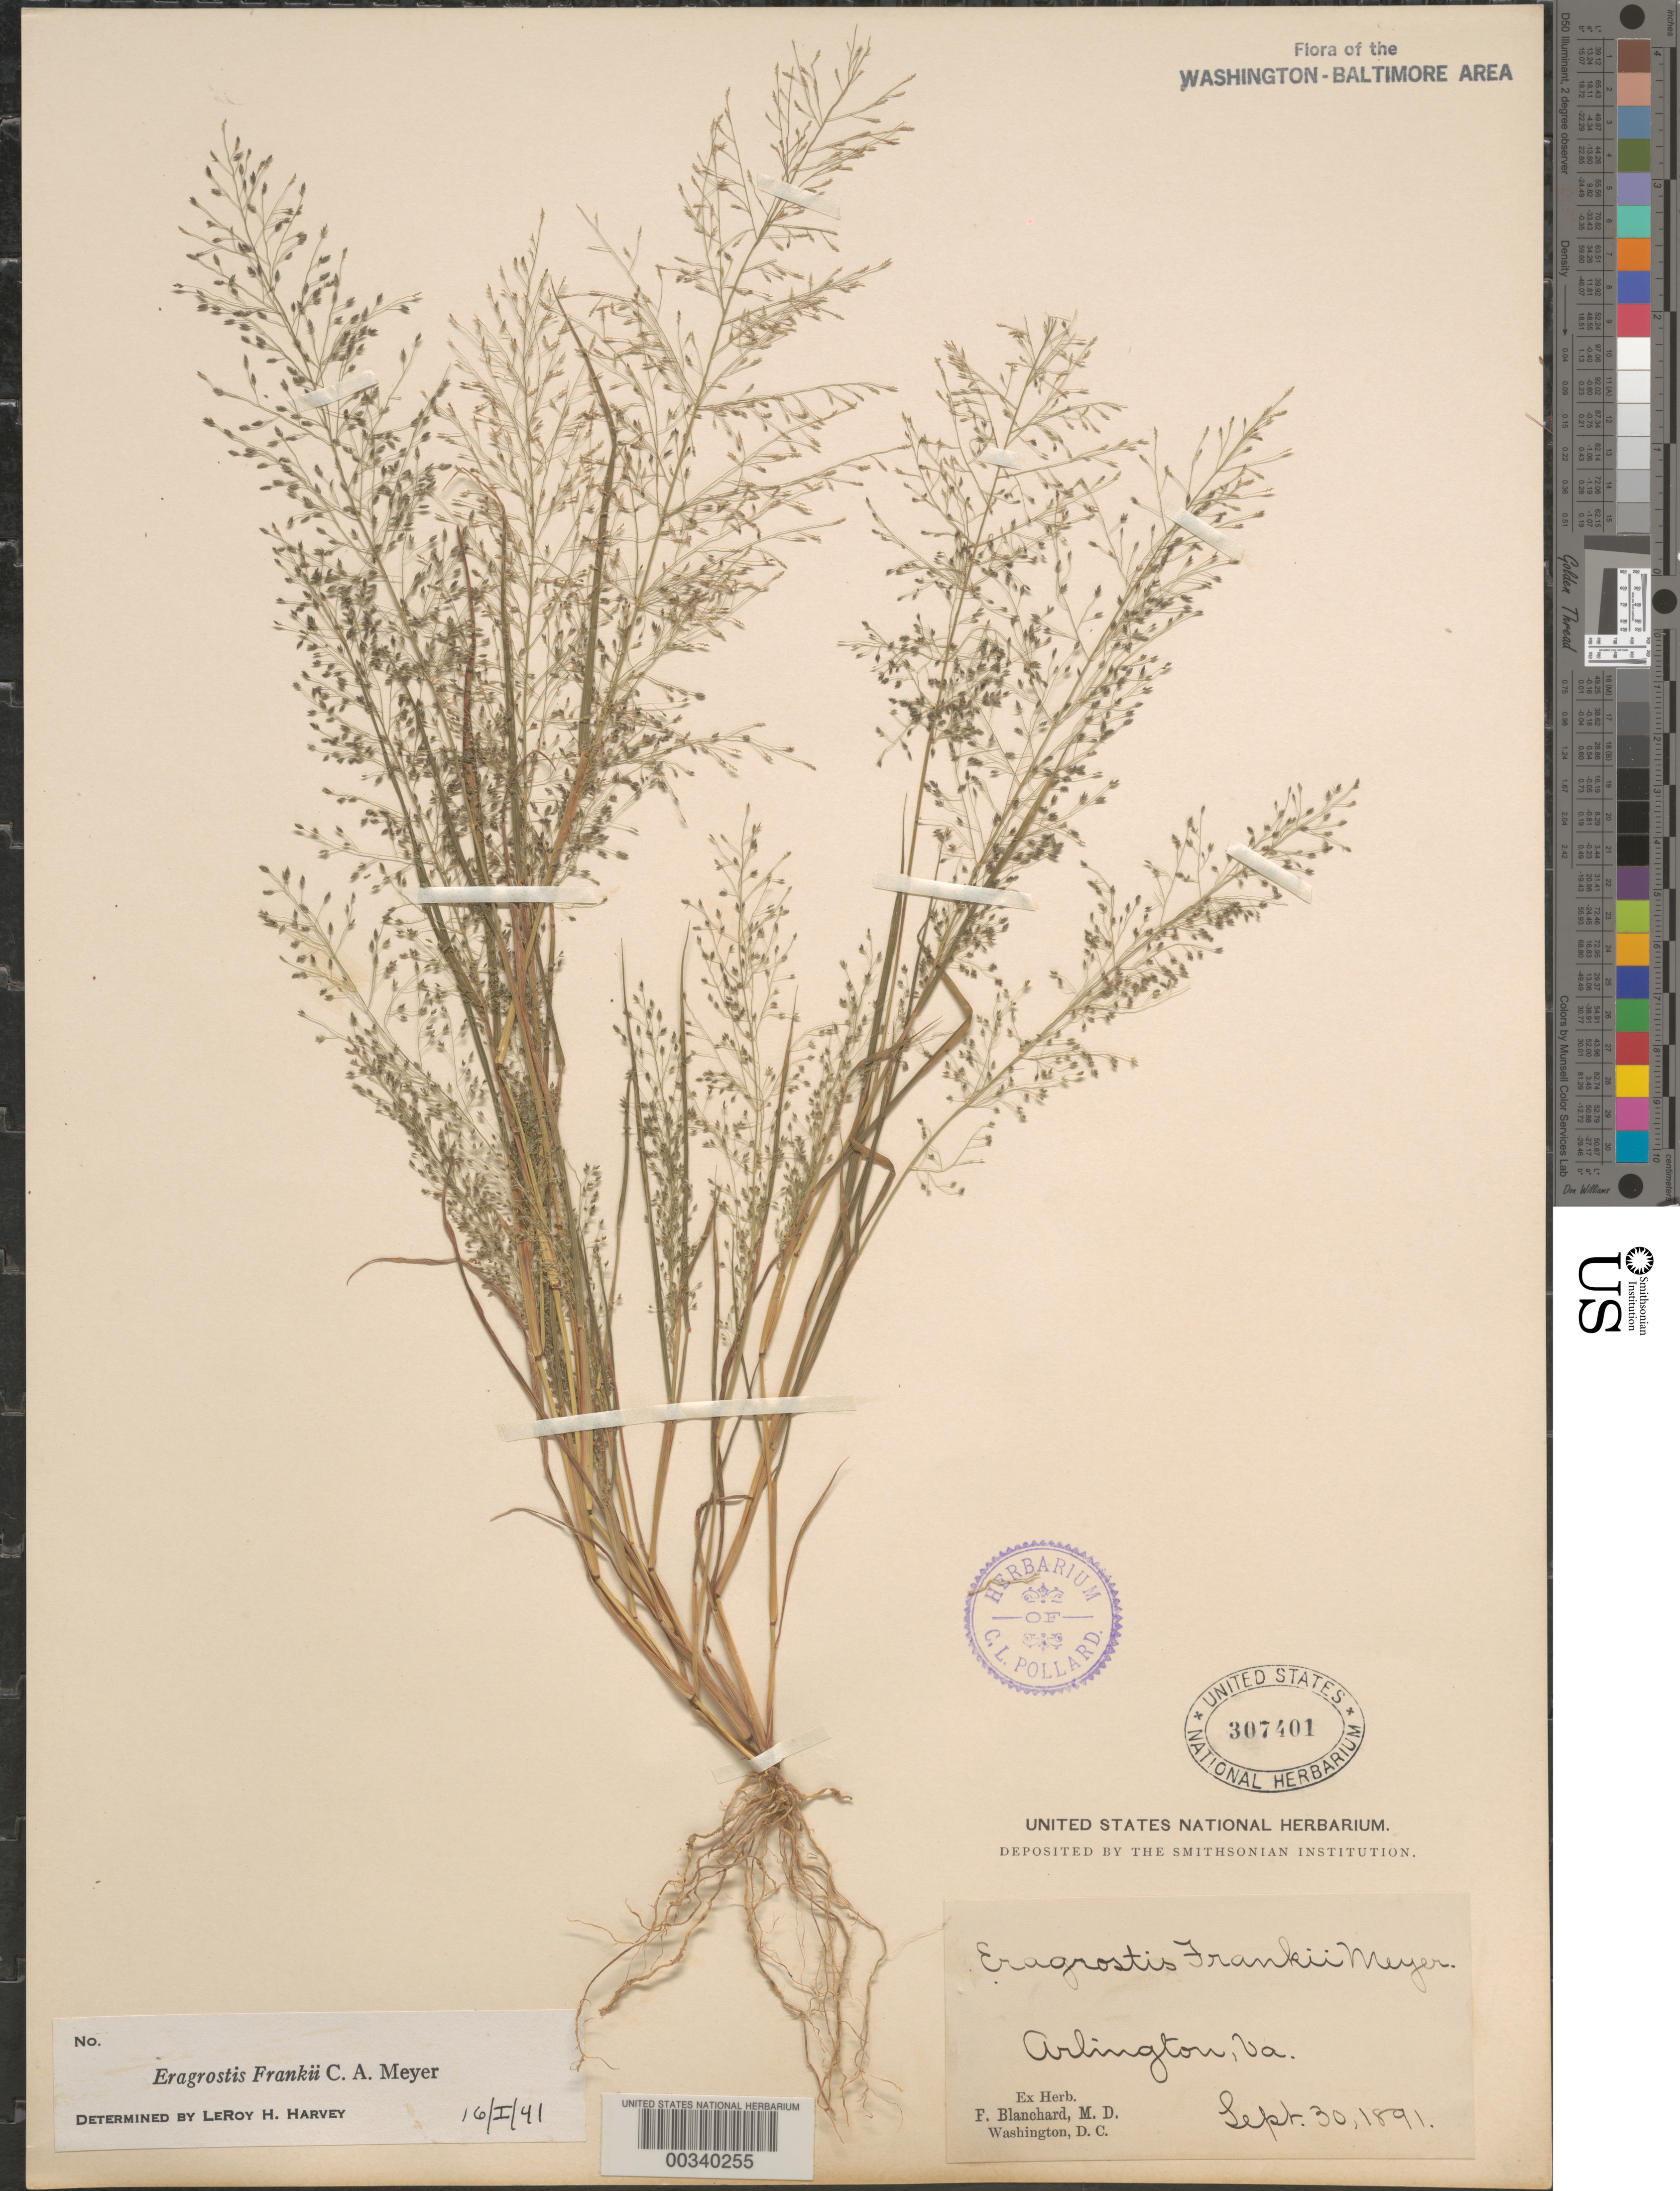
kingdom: Plantae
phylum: Tracheophyta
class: Liliopsida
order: Poales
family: Poaceae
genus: Eragrostis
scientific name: Eragrostis frankii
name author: C.A. Mey. ex Steud.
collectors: F. Blanchard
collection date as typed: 30 Aug 1891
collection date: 1891-08-30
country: United States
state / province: Virginia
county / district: Arlington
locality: Arlington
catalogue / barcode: US 307401